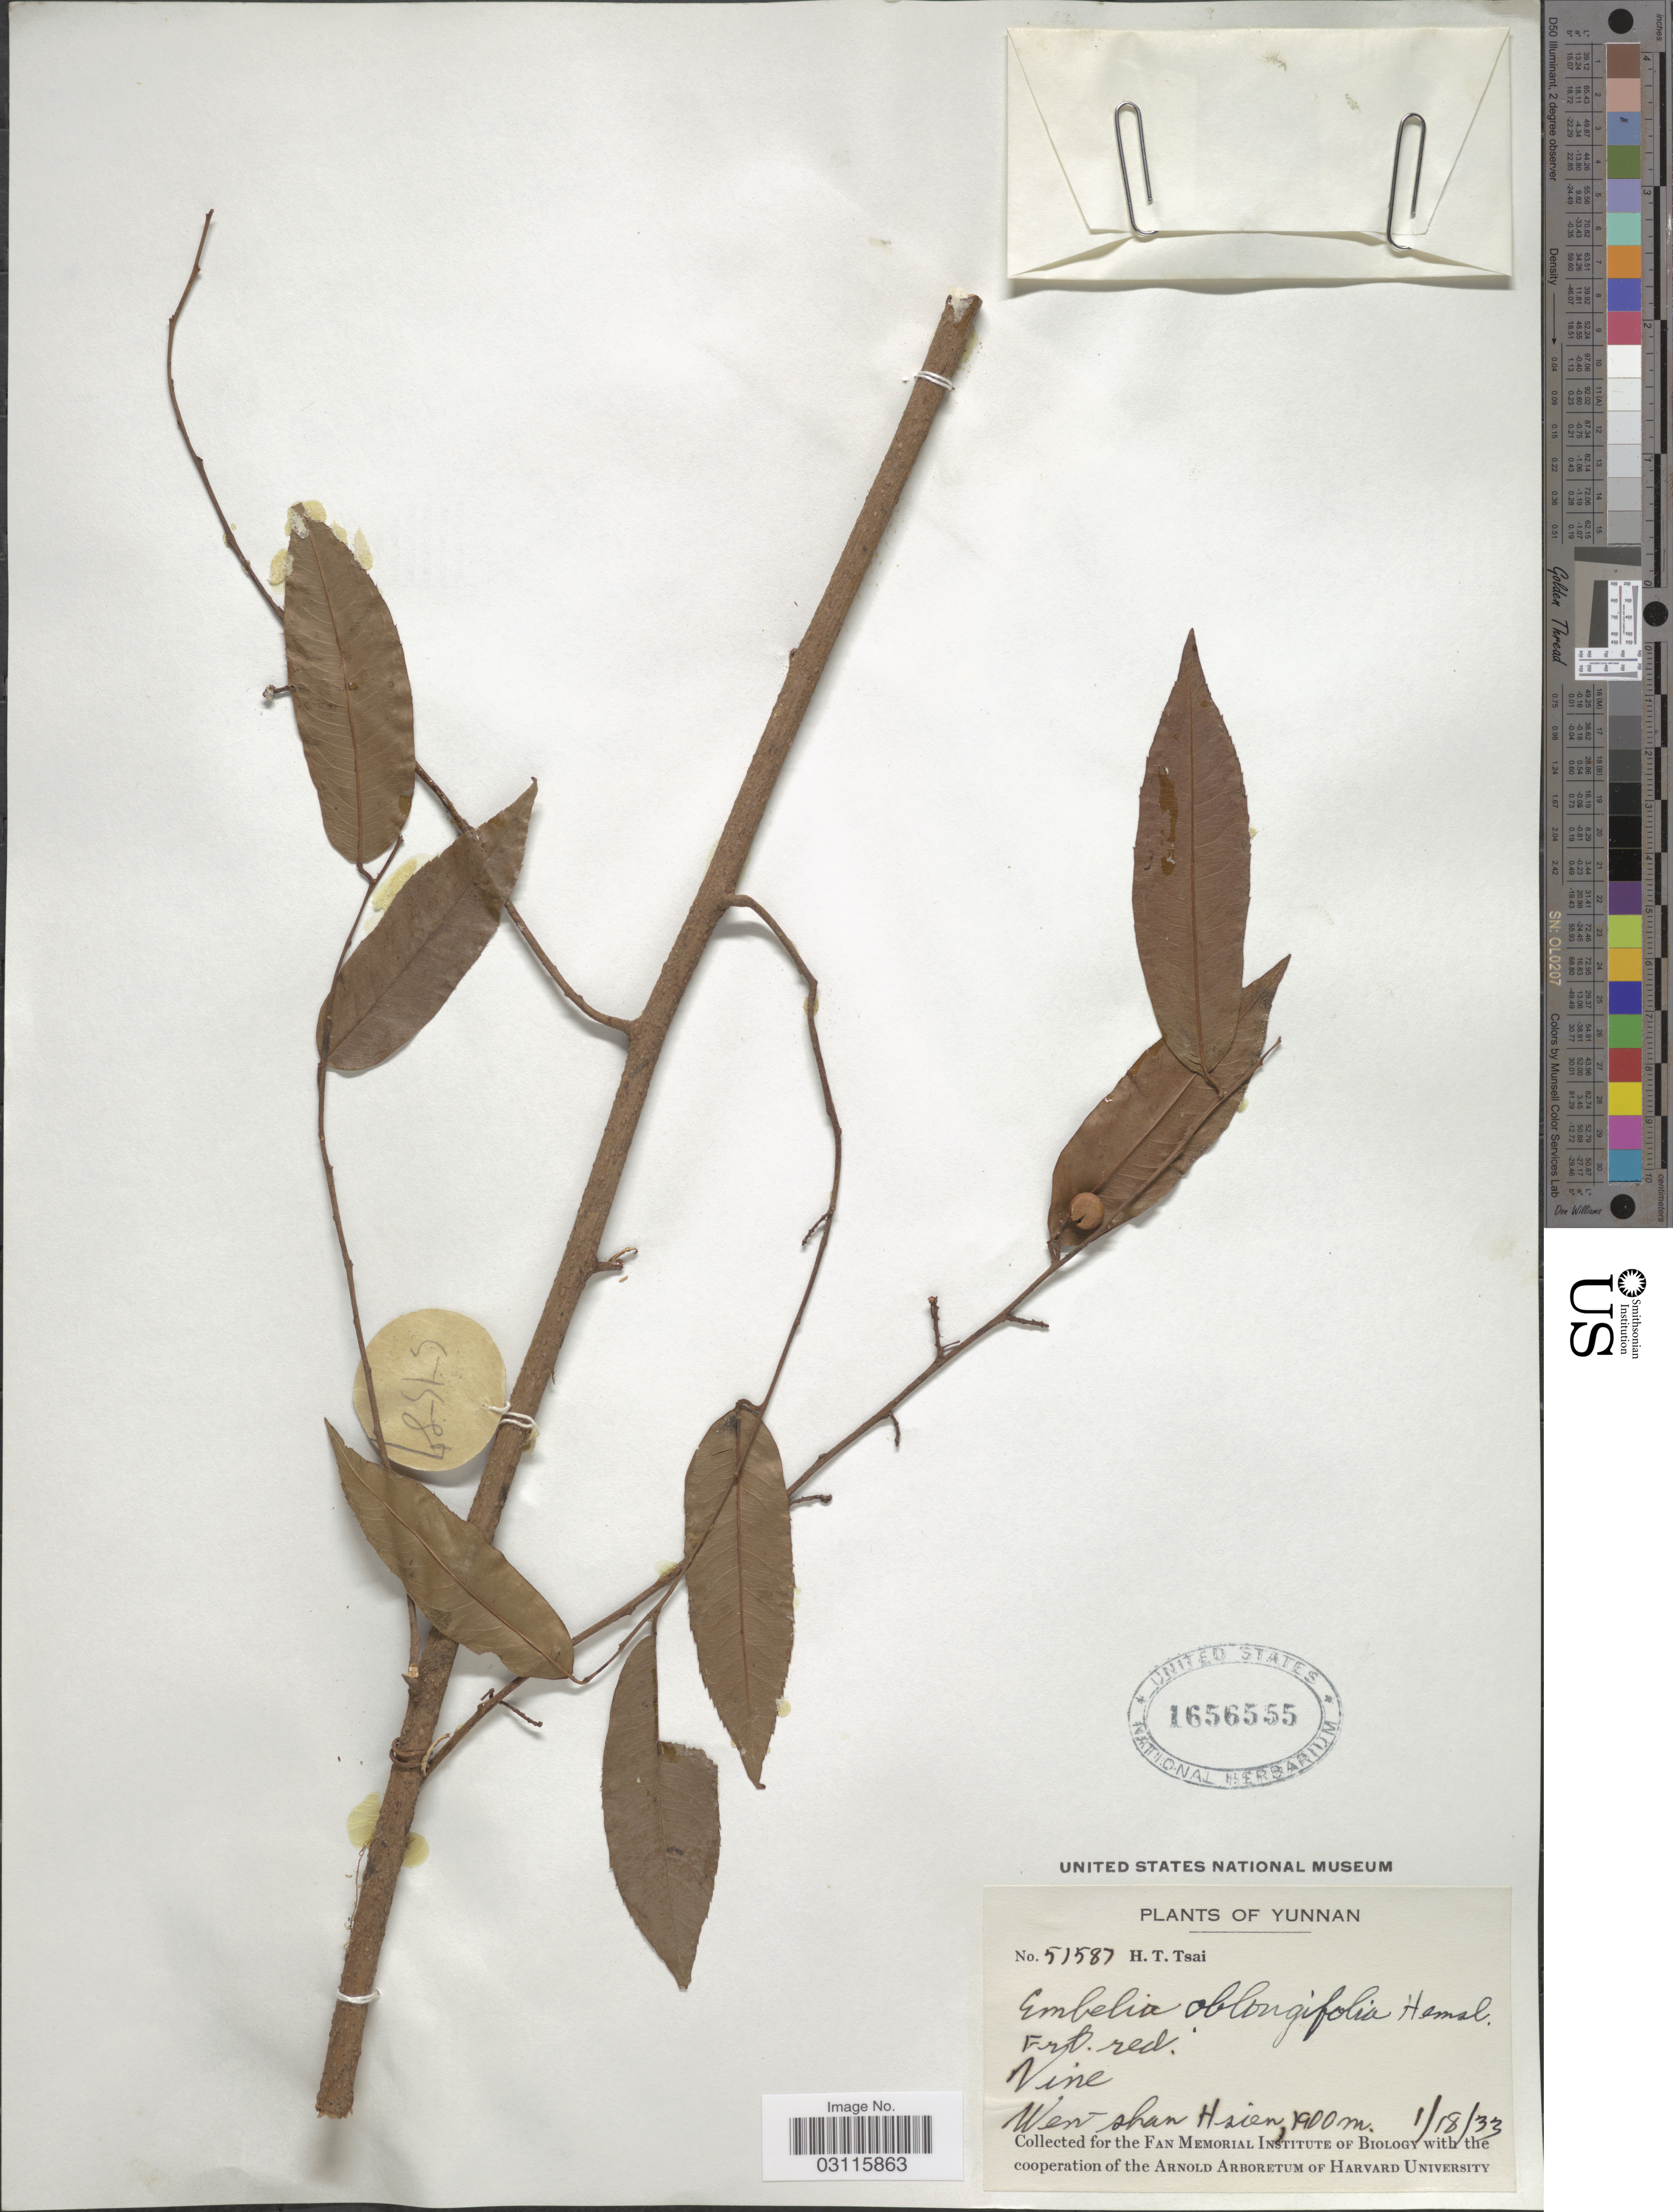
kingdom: Plantae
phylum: Tracheophyta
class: Magnoliopsida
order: Ericales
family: Primulaceae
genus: Embelia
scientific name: Embelia oblongifolia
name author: Hemsl.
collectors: H. Tsai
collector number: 51587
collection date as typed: Transcribed d/m/y: 18/1/33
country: China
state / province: Yunnan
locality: Vine. Wen-shan Hsien.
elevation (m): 1900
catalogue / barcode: US 1656555